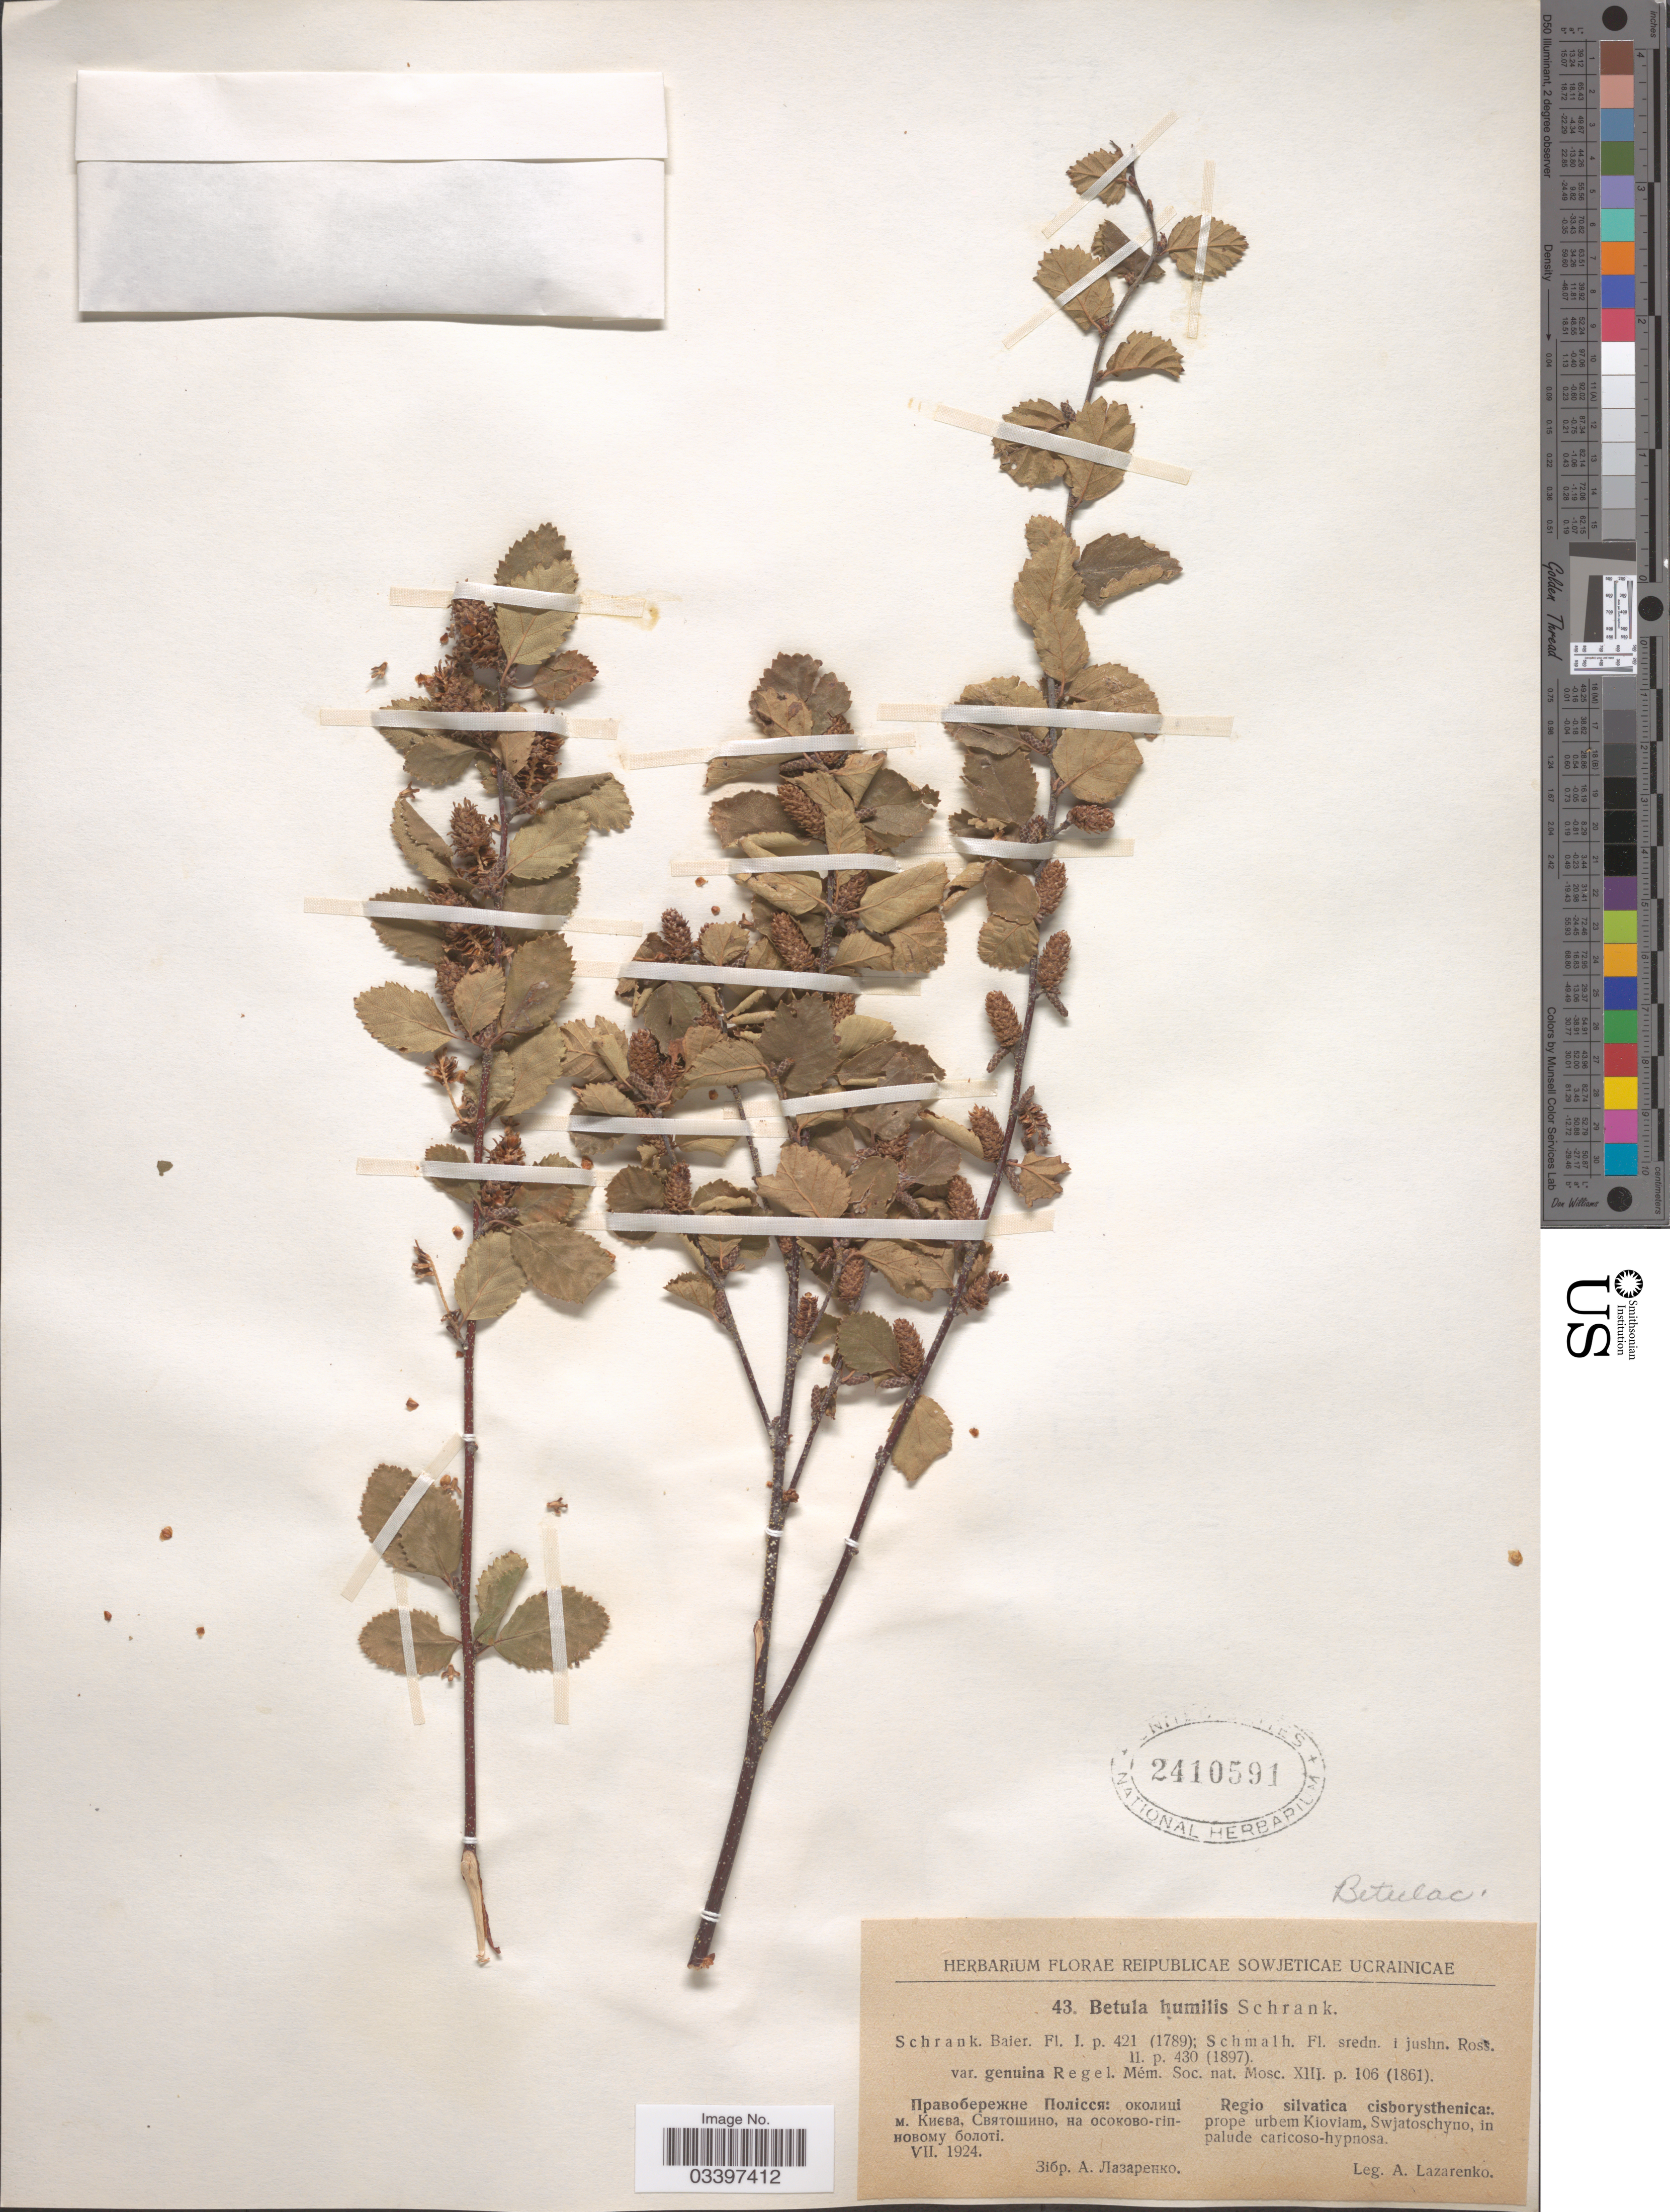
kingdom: Plantae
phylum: Tracheophyta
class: Magnoliopsida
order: Fagales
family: Betulaceae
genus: Betula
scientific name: Betula humilis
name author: Schrank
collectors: A. Lazarenko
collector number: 43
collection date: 1924-07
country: Ukraine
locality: Reipublicae Sowjeticae Ucranicae. Regio silvatica cisborysthenica: prope urbem Kioviam, Swjatoschyno.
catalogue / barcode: US 2410591